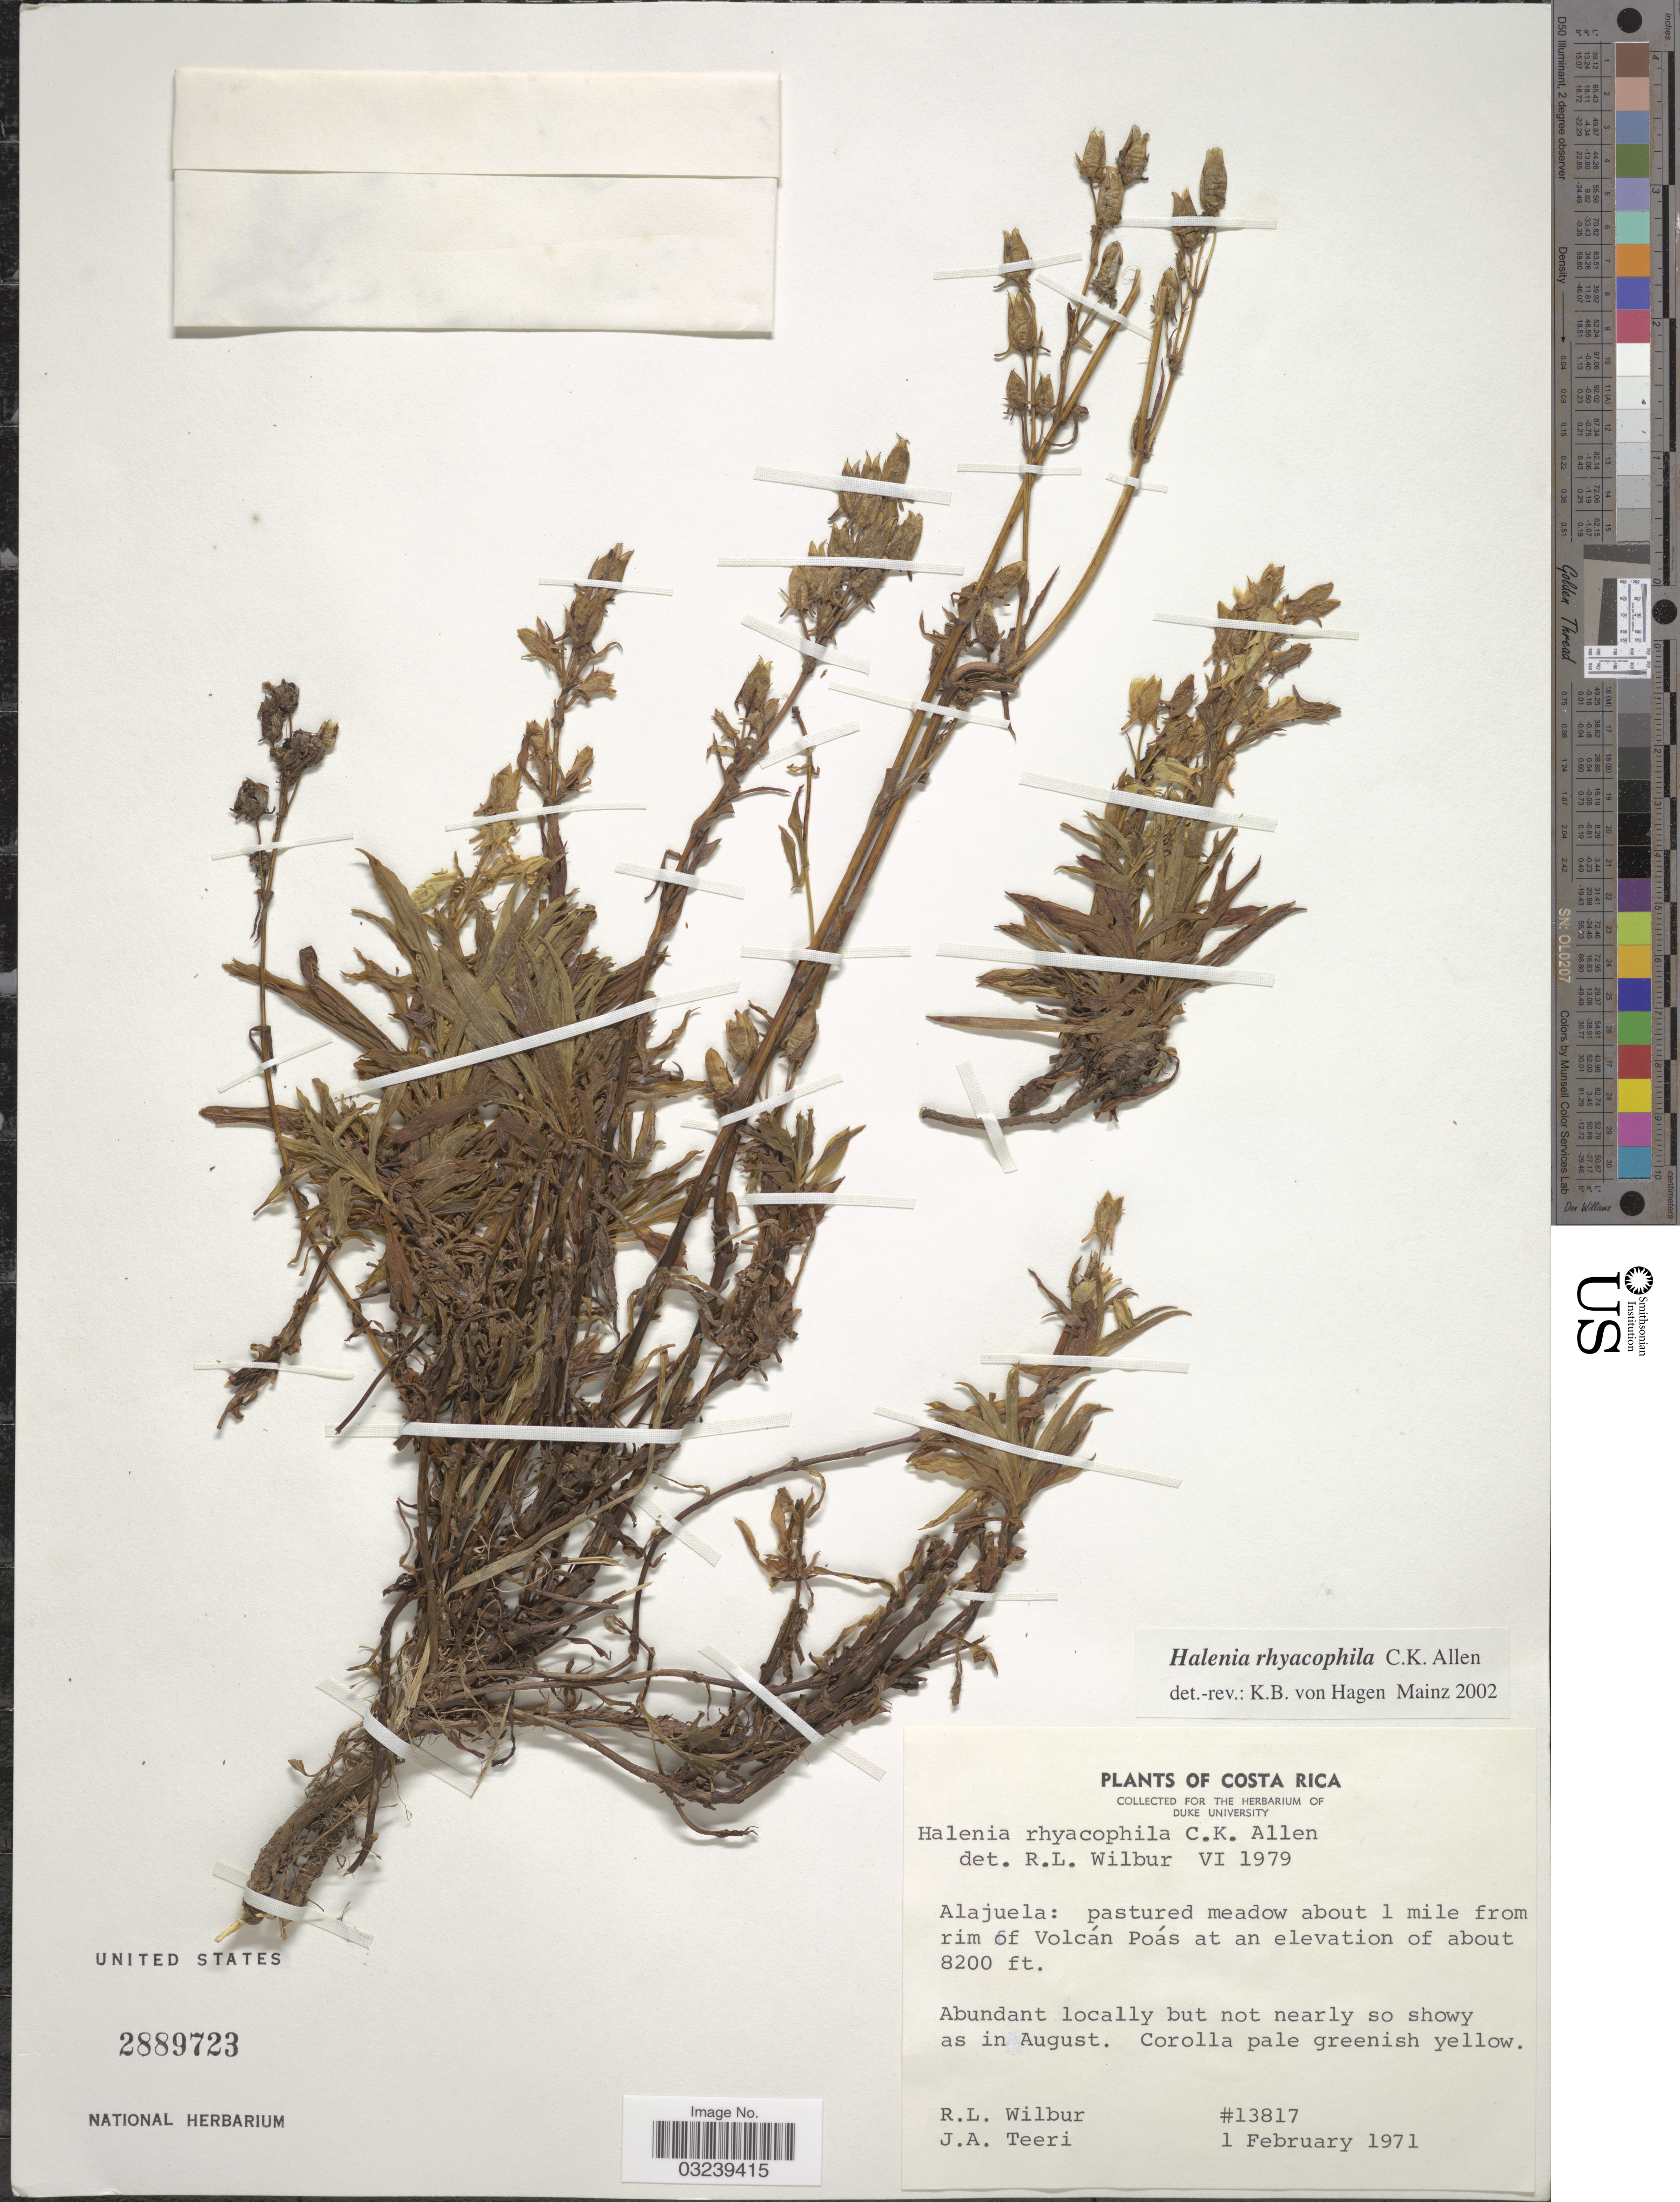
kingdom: Plantae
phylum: Tracheophyta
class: Magnoliopsida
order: Gentianales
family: Gentianaceae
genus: Halenia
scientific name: Halenia rhyacophila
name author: C.K. Allen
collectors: R. L. Wilbur & J. Teeri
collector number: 13817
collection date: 1971-02-01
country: Costa Rica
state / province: Alajuela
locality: Pastured meadow about 1 mile from rim of Volcán Poás.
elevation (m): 2499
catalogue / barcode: US 2889723